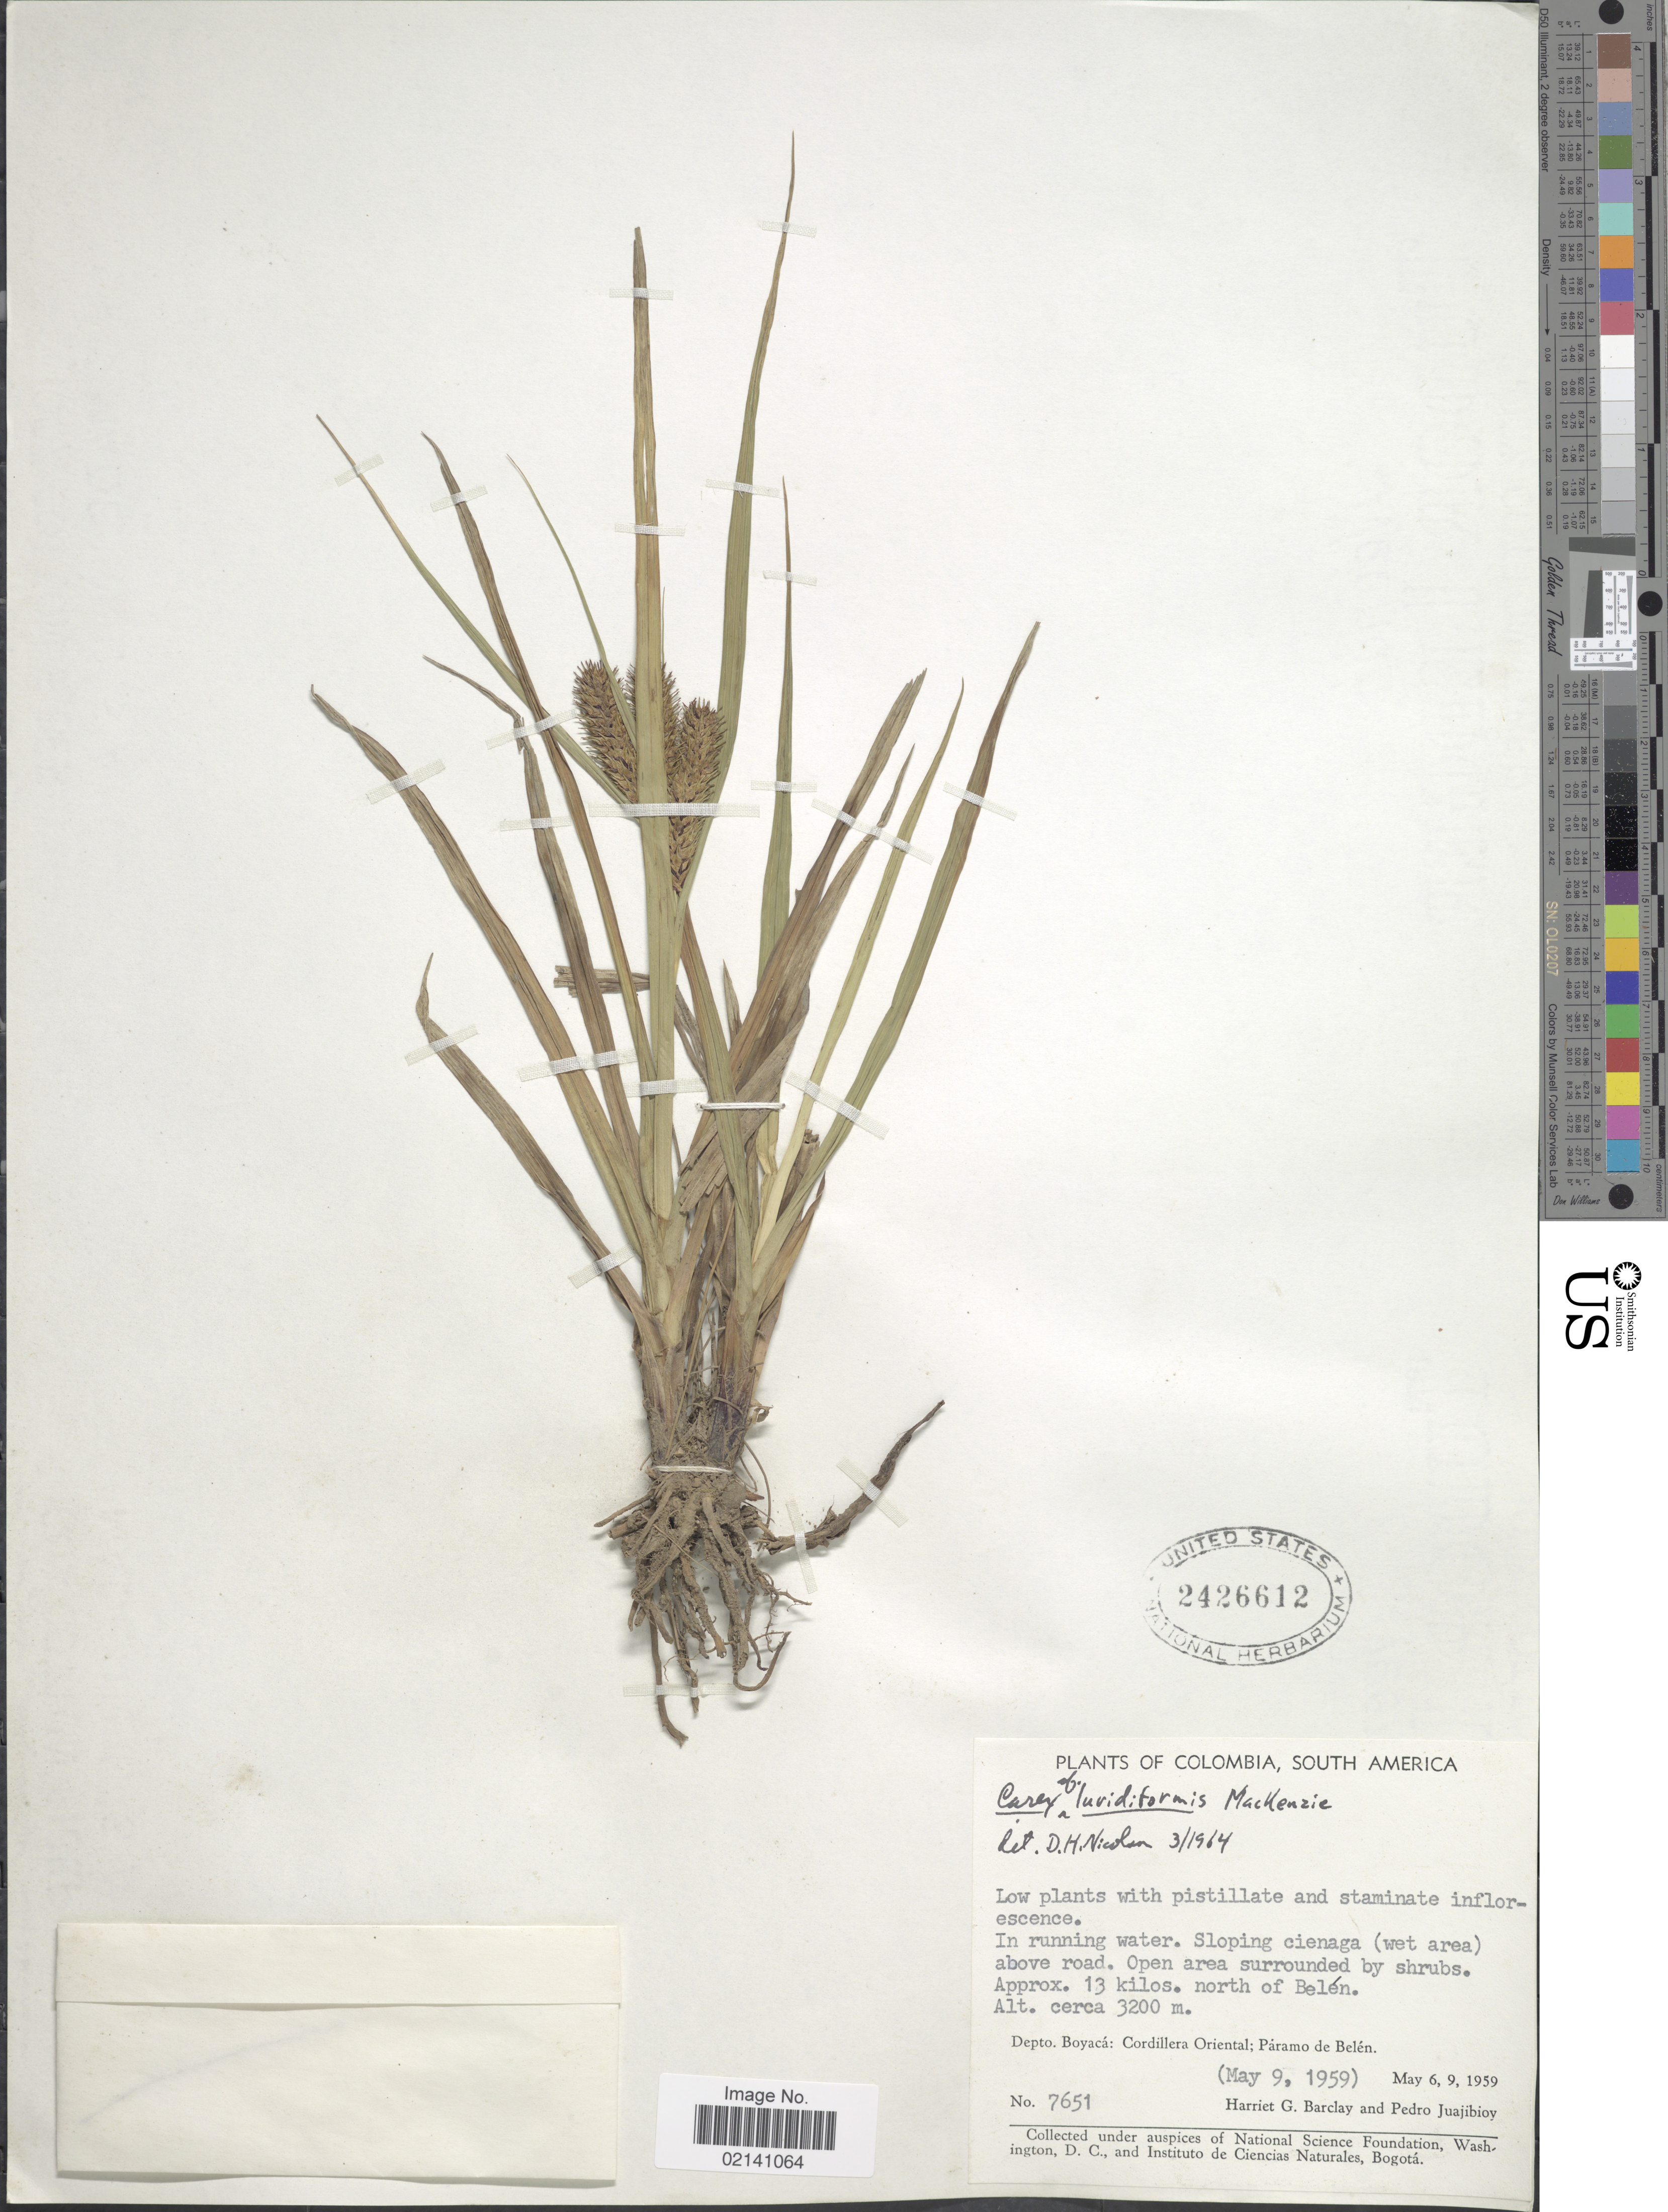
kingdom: Plantae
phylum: Tracheophyta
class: Liliopsida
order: Poales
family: Cyperaceae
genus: Carex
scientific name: Carex purpurea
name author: Boott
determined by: Jimnéz-Mejias, Pedro, (UPOS), Universidad Pablo de Olavide (SPAIN)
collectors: H. G. Barclay & P. Juajibioy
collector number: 7651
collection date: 1959-05-09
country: Colombia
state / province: Boyacá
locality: In running water, Sloping cienaga (wet area) above road, Open area surrounded by shrubs, Approx. 13 kilos. north of Belen, Depto. Boyaca, Cordillera Oriental: Paramo de Belen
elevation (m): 3200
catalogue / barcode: US 2426612